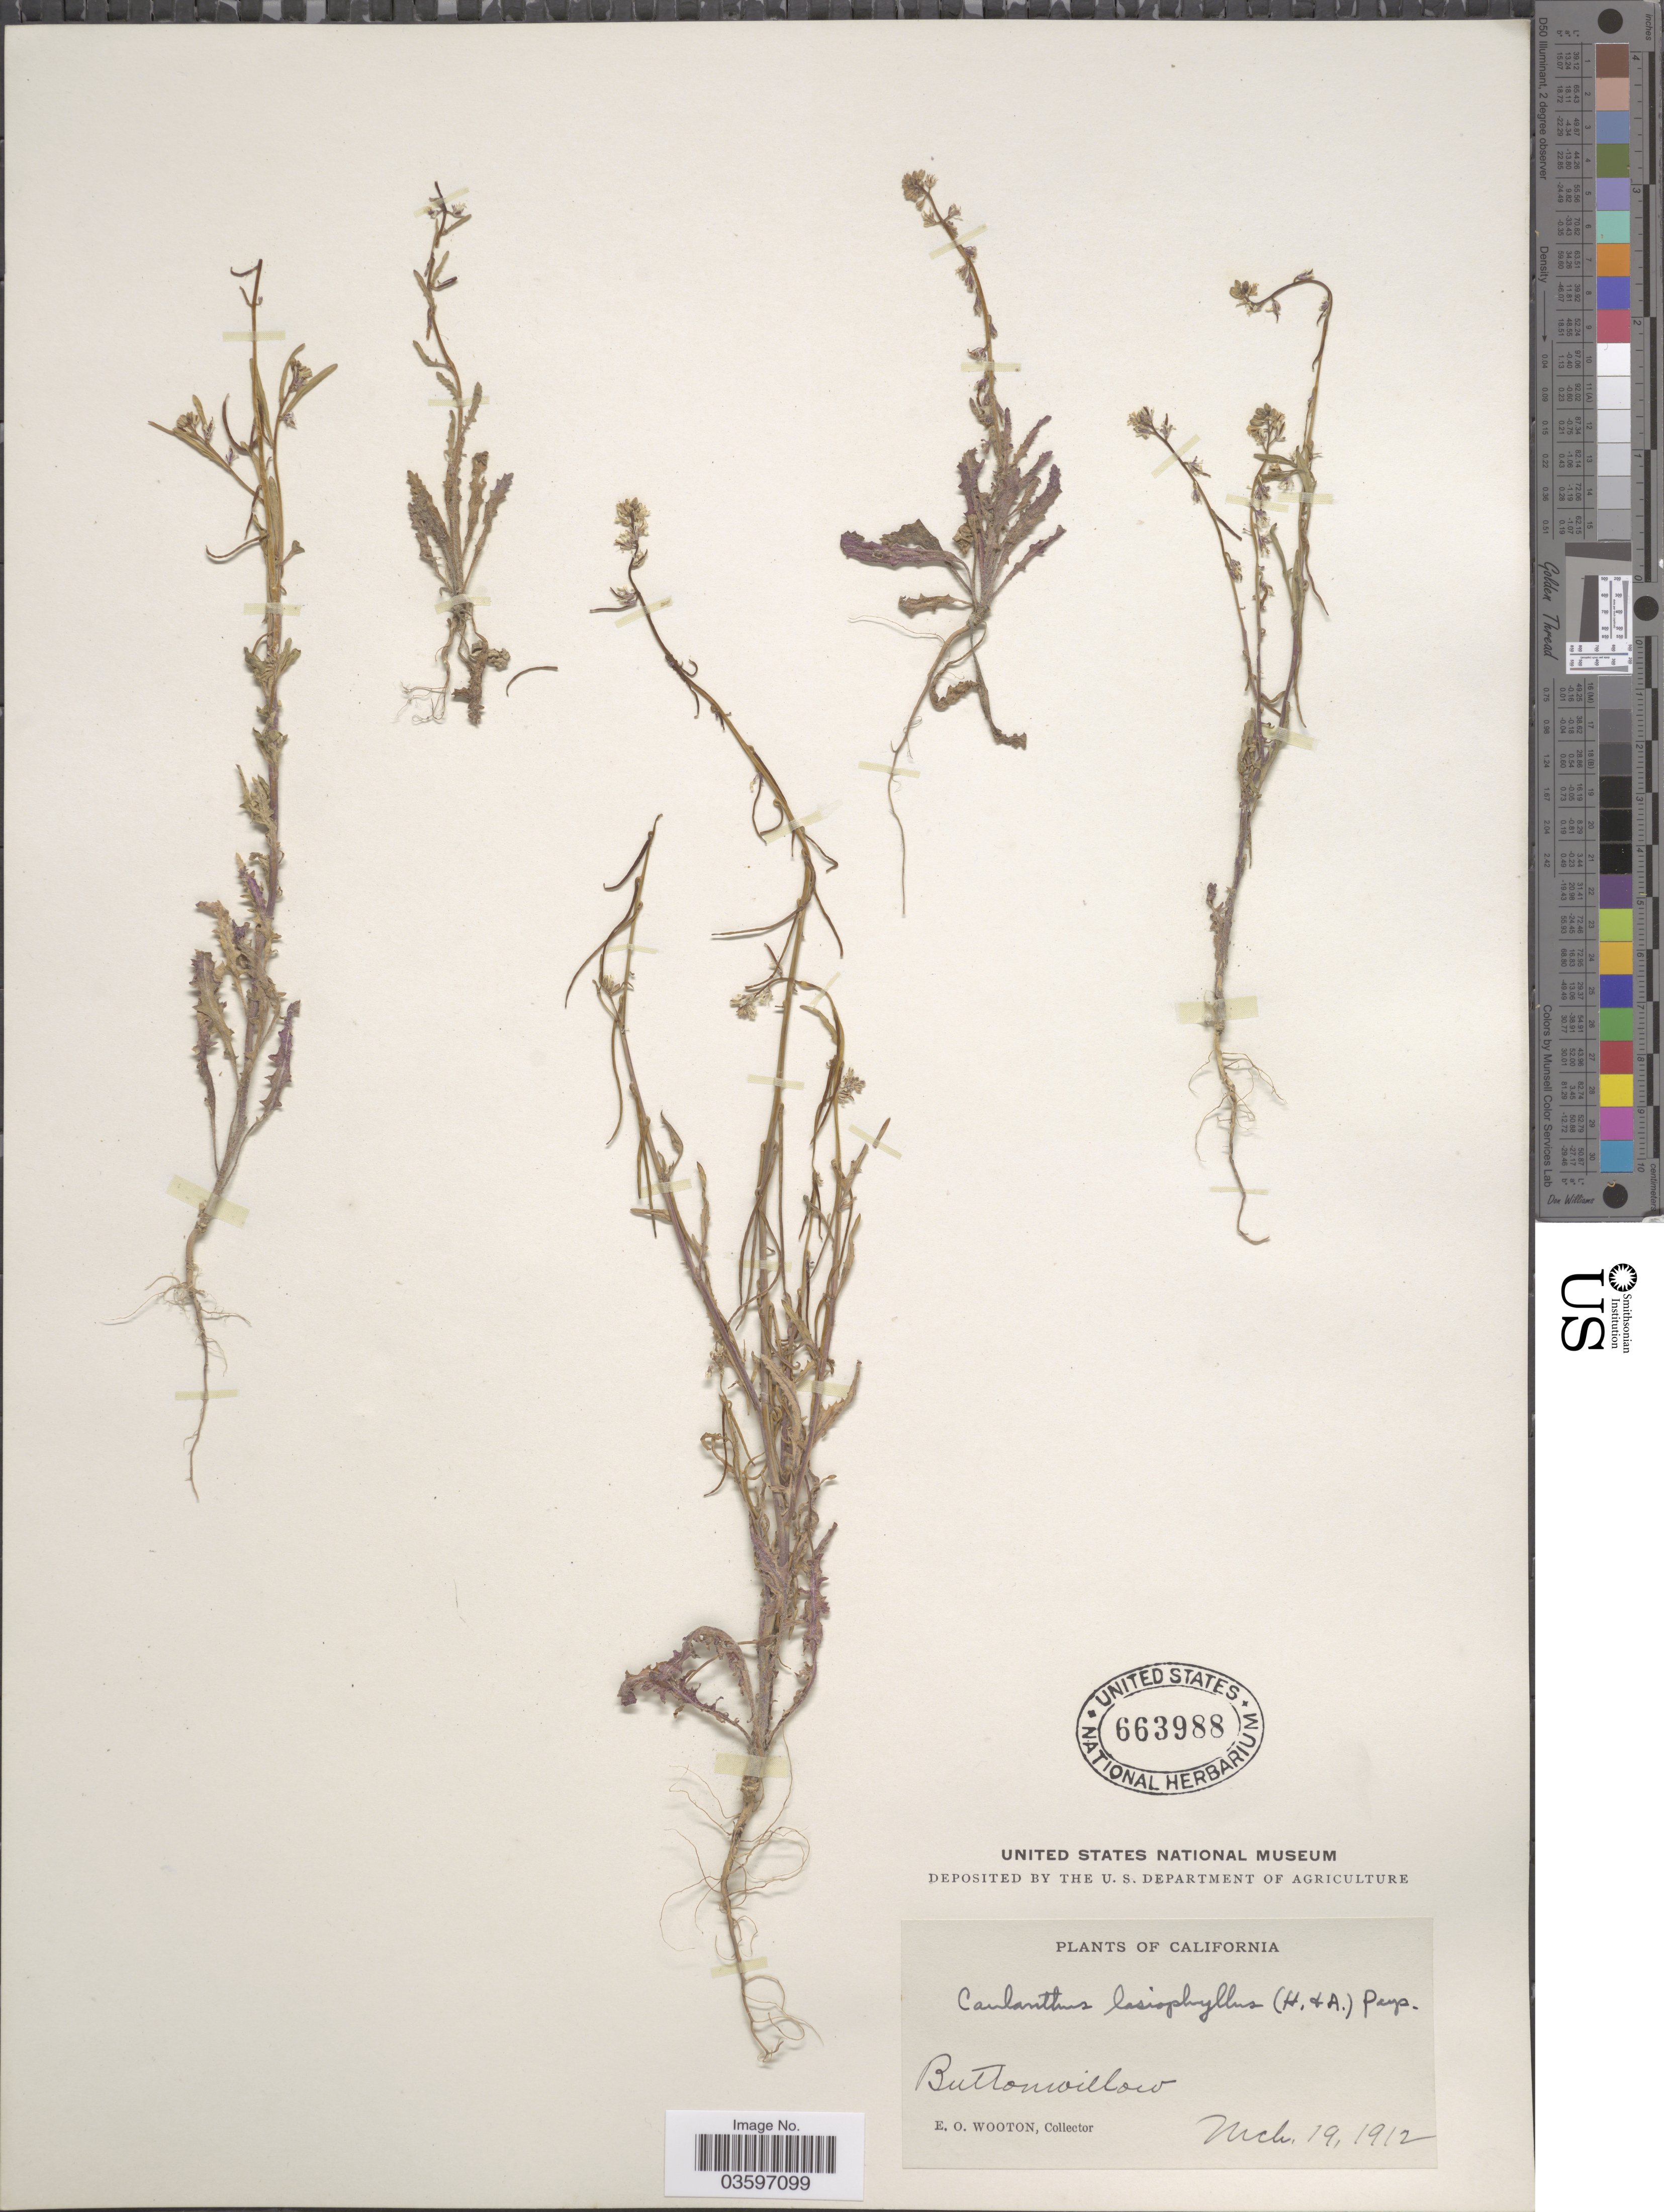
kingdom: Plantae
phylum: Tracheophyta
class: Magnoliopsida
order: Brassicales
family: Brassicaceae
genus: Caulanthus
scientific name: Caulanthus lasiophyllus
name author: (Hook. & Arn.) Payson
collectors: E. O. Wooton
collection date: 1912-03-19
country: United States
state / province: California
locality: Buttonwillow.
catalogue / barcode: US 663988